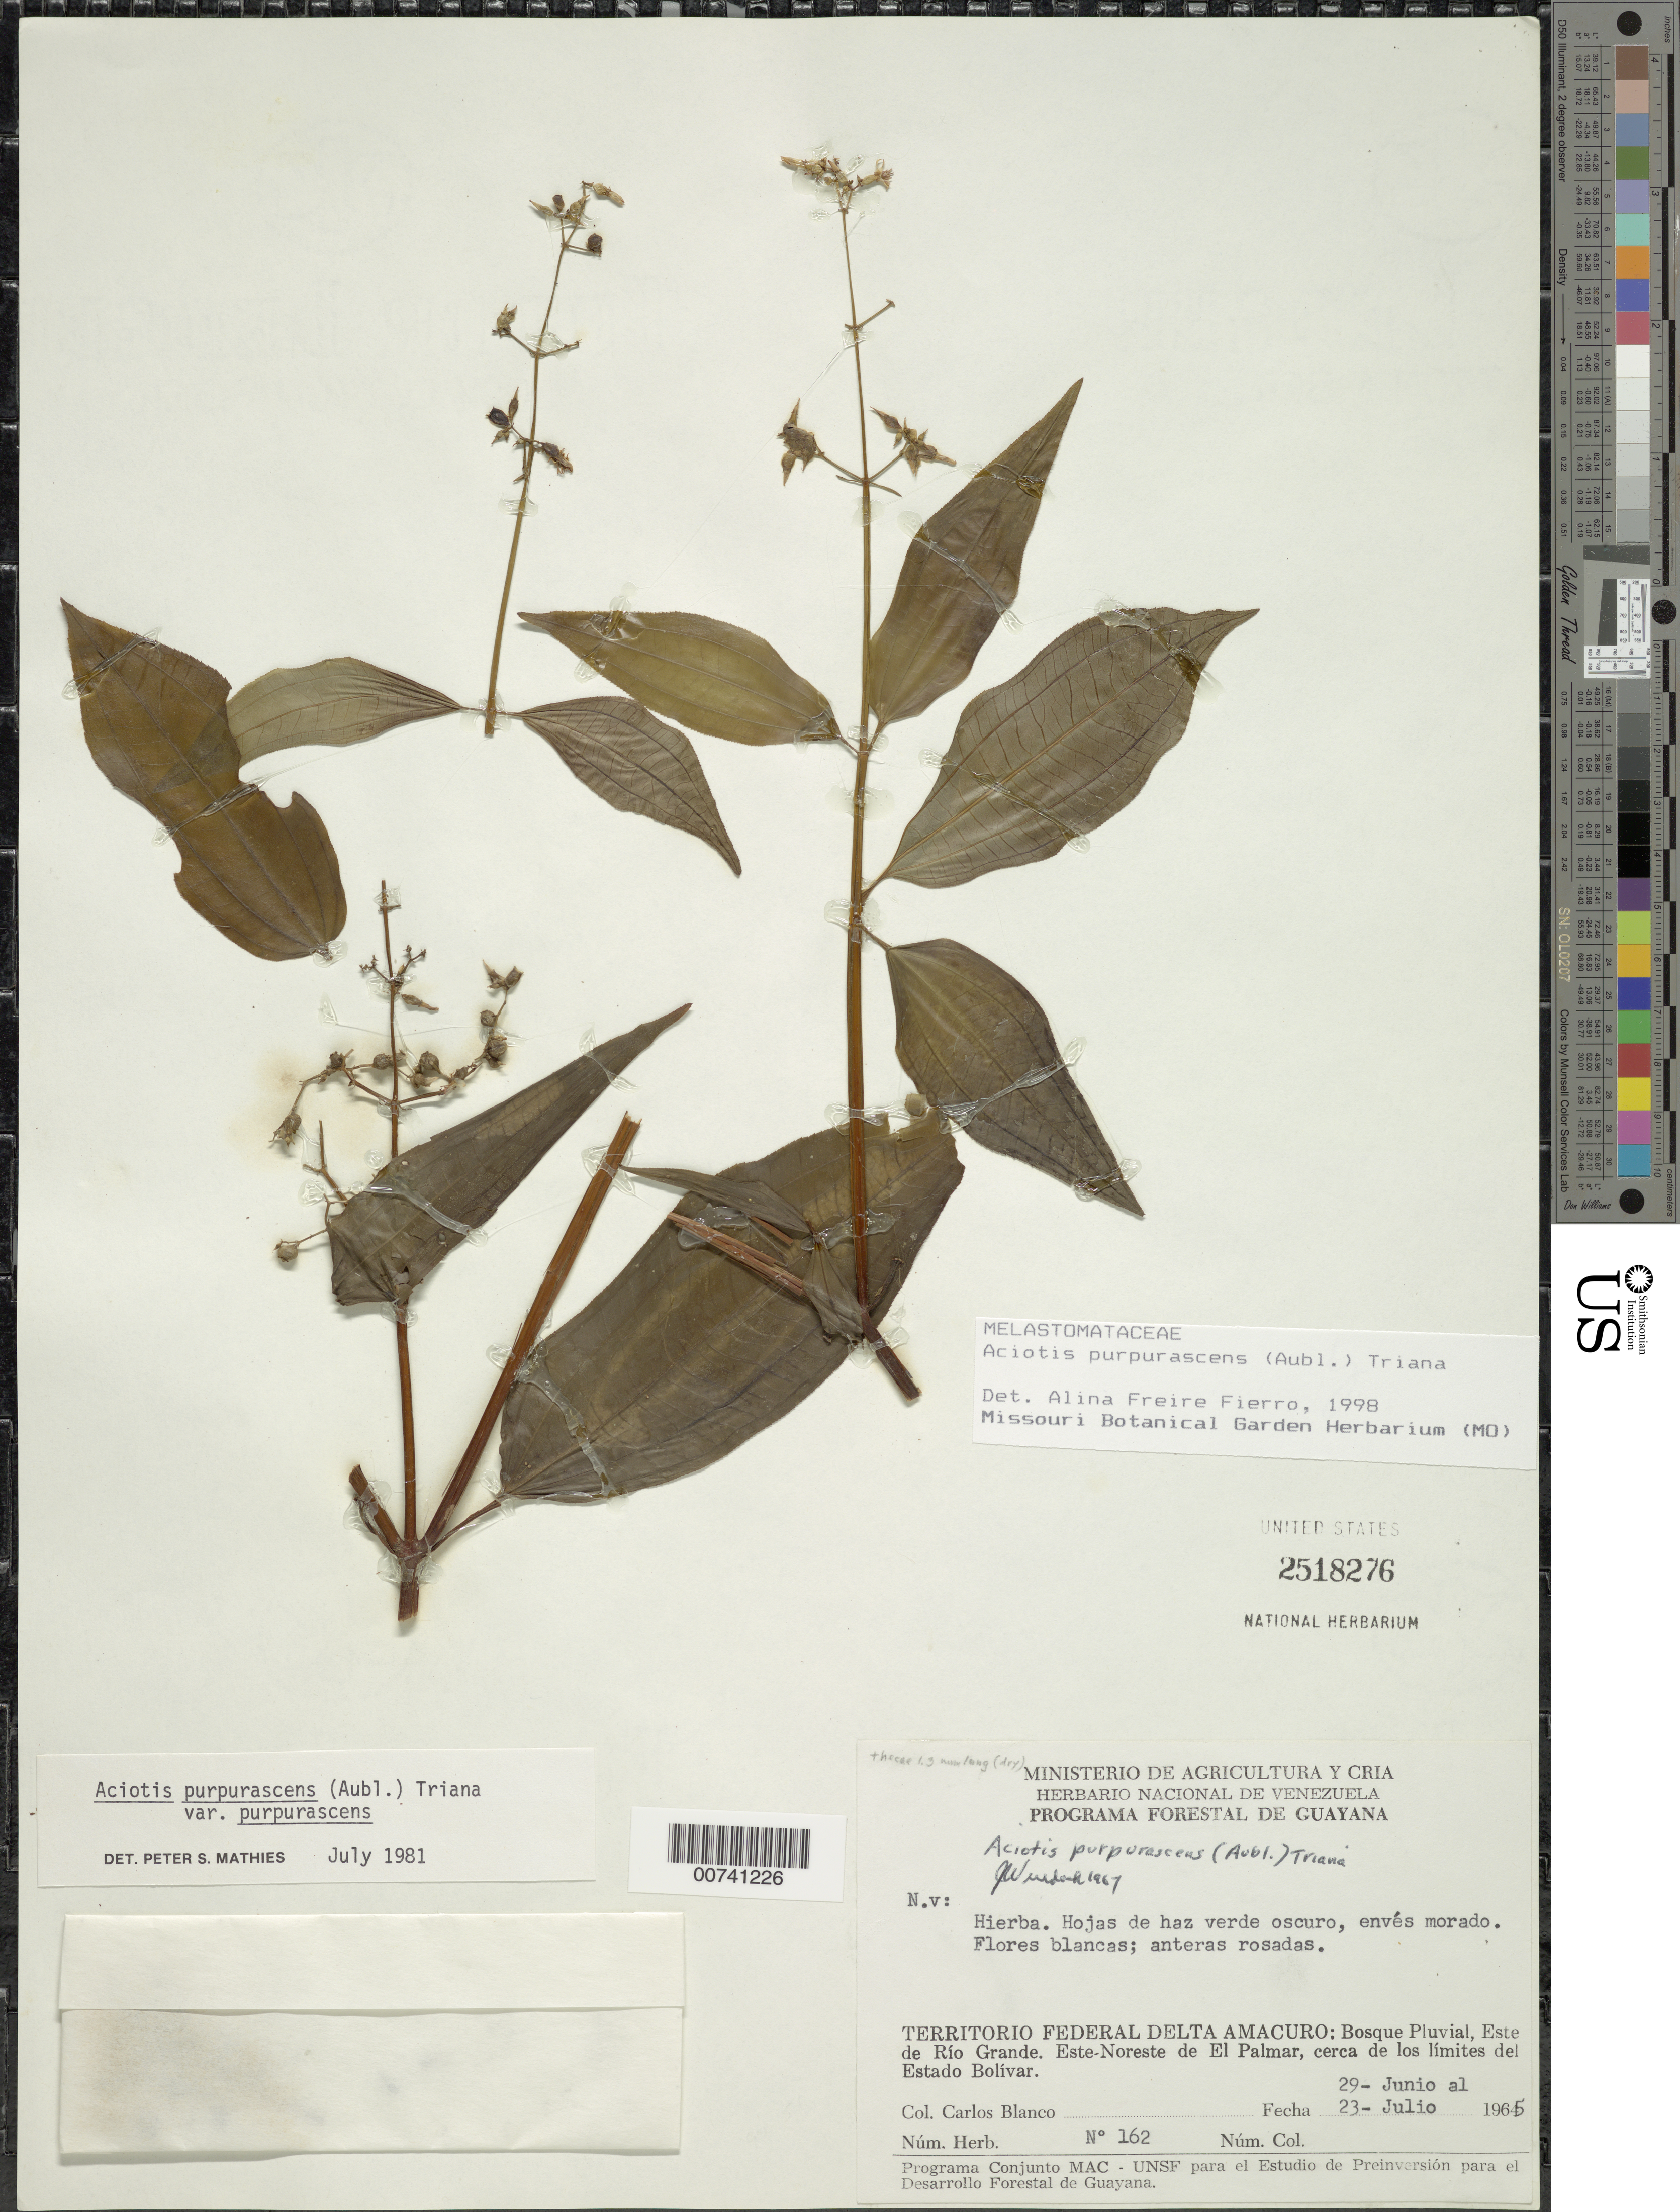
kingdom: Plantae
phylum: Tracheophyta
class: Magnoliopsida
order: Myrtales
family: Melastomataceae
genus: Aciotis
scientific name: Aciotis purpurascens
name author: (Aubl.) Triana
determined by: Freire-Fierro, A.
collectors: C. A. Blanco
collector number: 162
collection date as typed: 29-Jun-65 to 23-Jul-65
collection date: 1965-06-29/1965-07-23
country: Venezuela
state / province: Delta Amacuro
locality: Río Grande, Este de; Este-Noreste de El Palmar, cerca de los limites del Estado Bolívar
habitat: Rainforest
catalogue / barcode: US 2518276